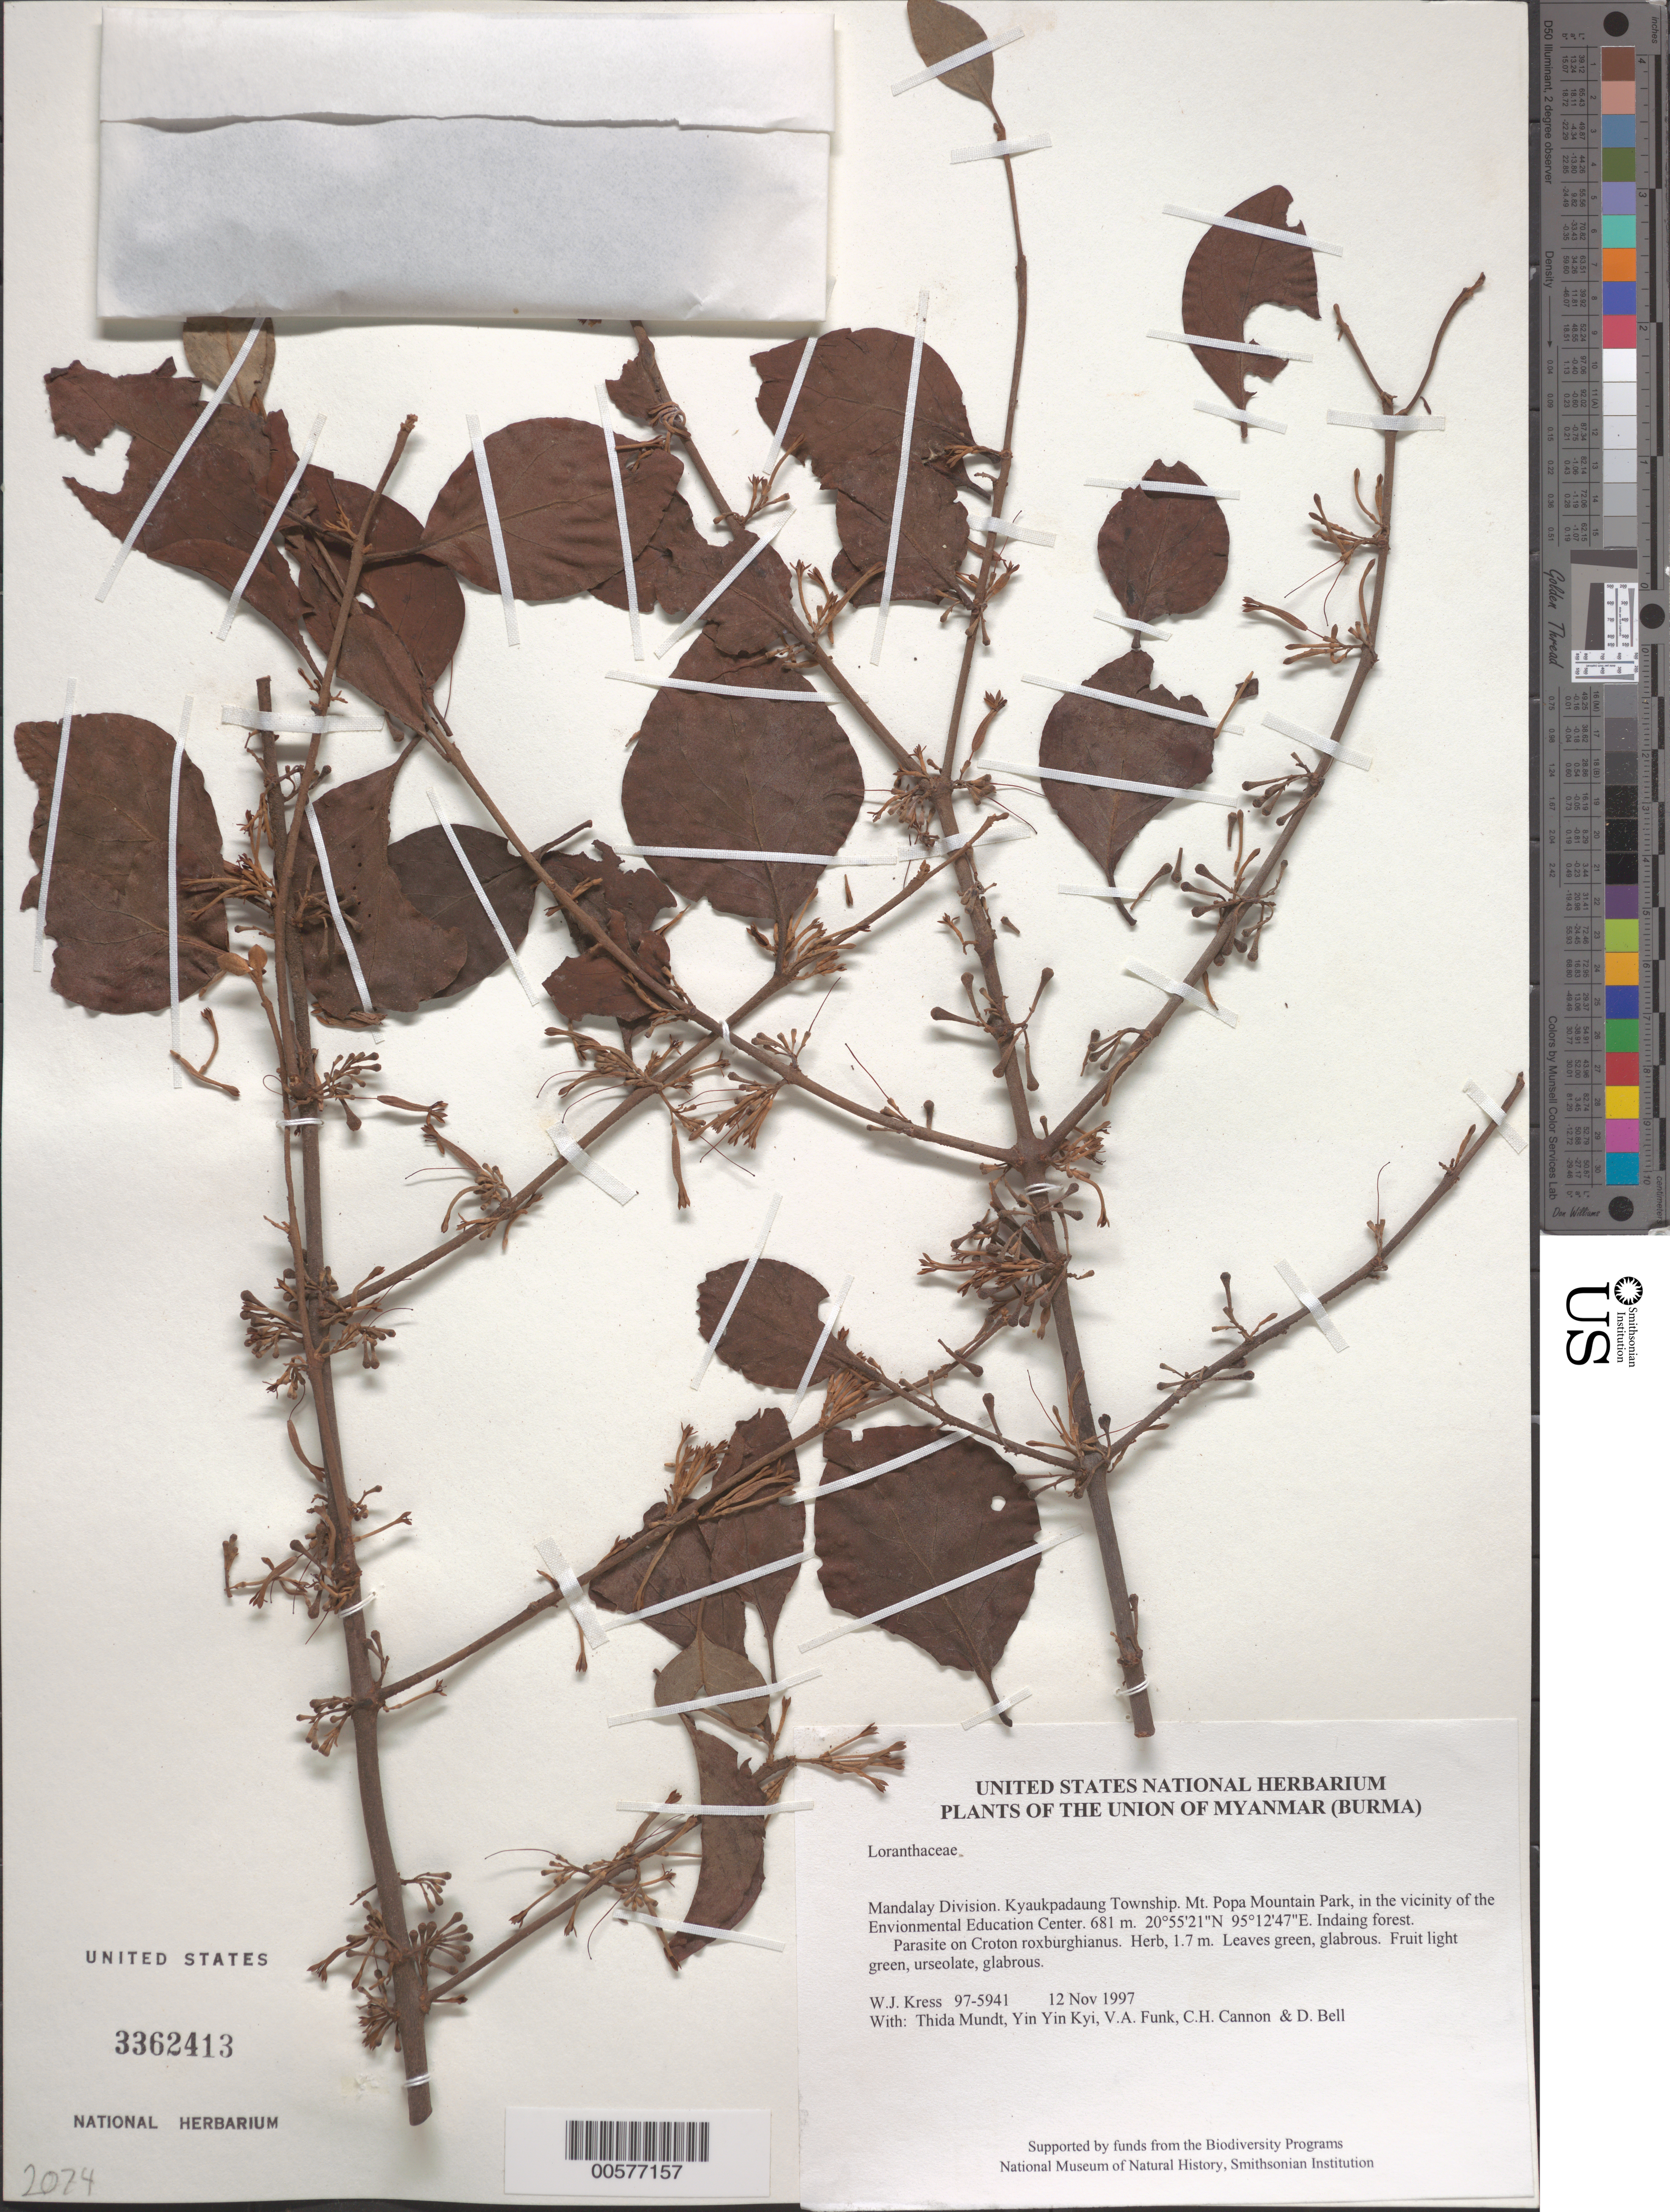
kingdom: Plantae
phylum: Tracheophyta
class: Magnoliopsida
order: Santalales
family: Loranthaceae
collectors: W. J. Kress, T. Mundt, Yin Yin Kyi, V. Funk, C. H. Cannon & D. A. Bell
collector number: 97-5941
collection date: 1997-11-12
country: Myanmar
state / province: Mandalay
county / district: Kyaukpadaung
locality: Mt. Popa Mountain Park, in the vicinity of the Envionmental Education Center.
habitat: Indaing forest.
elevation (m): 681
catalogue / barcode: US 3362413